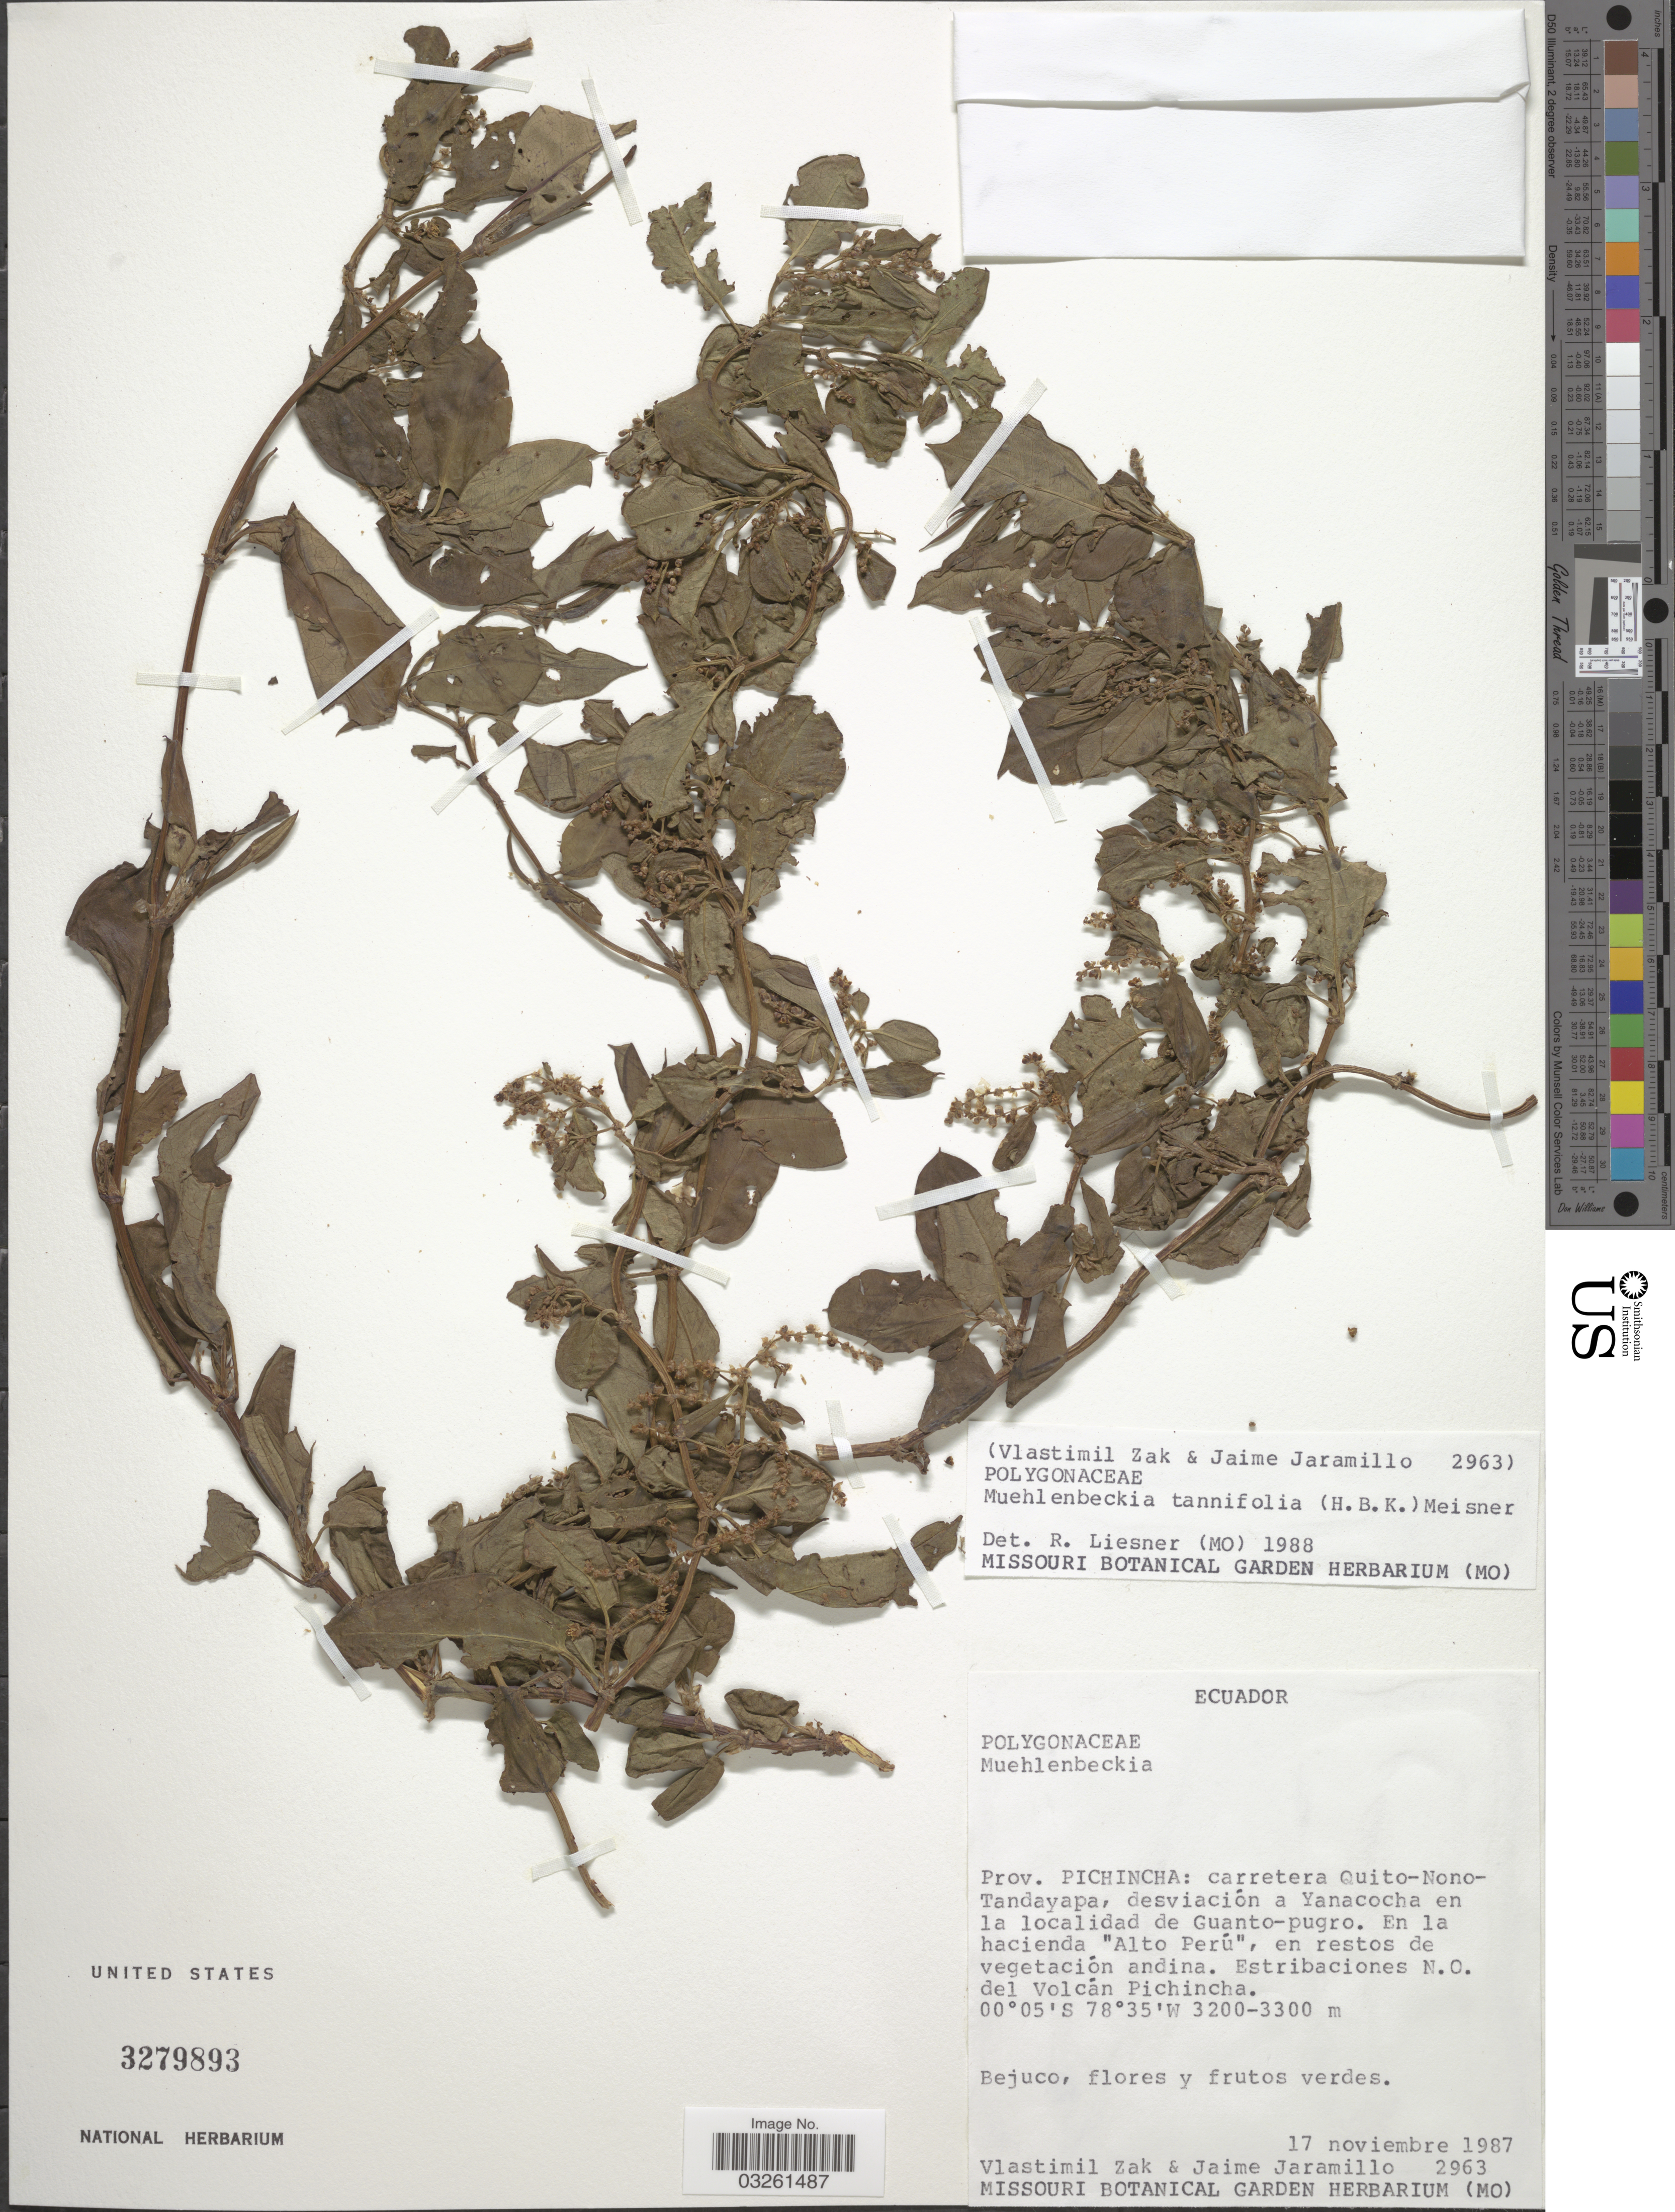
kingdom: Plantae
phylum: Tracheophyta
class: Magnoliopsida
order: Caryophyllales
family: Polygonaceae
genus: Muehlenbeckia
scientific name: Muehlenbeckia tamnifolia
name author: (Kunth) Meisn.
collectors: V. Zak & J. Jaramillo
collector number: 2963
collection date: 1987-11-17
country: Ecuador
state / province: Pichincha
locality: Carretera Quito-Nono-Tandayapa, desviación a Yanacocha en la localidad de Guanto-pugro. En la hacienda "Alto Perú", en restos de vegetación andina. Estribaciones N.O. del Volcán Pichincha.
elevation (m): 3200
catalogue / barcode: US 3279893